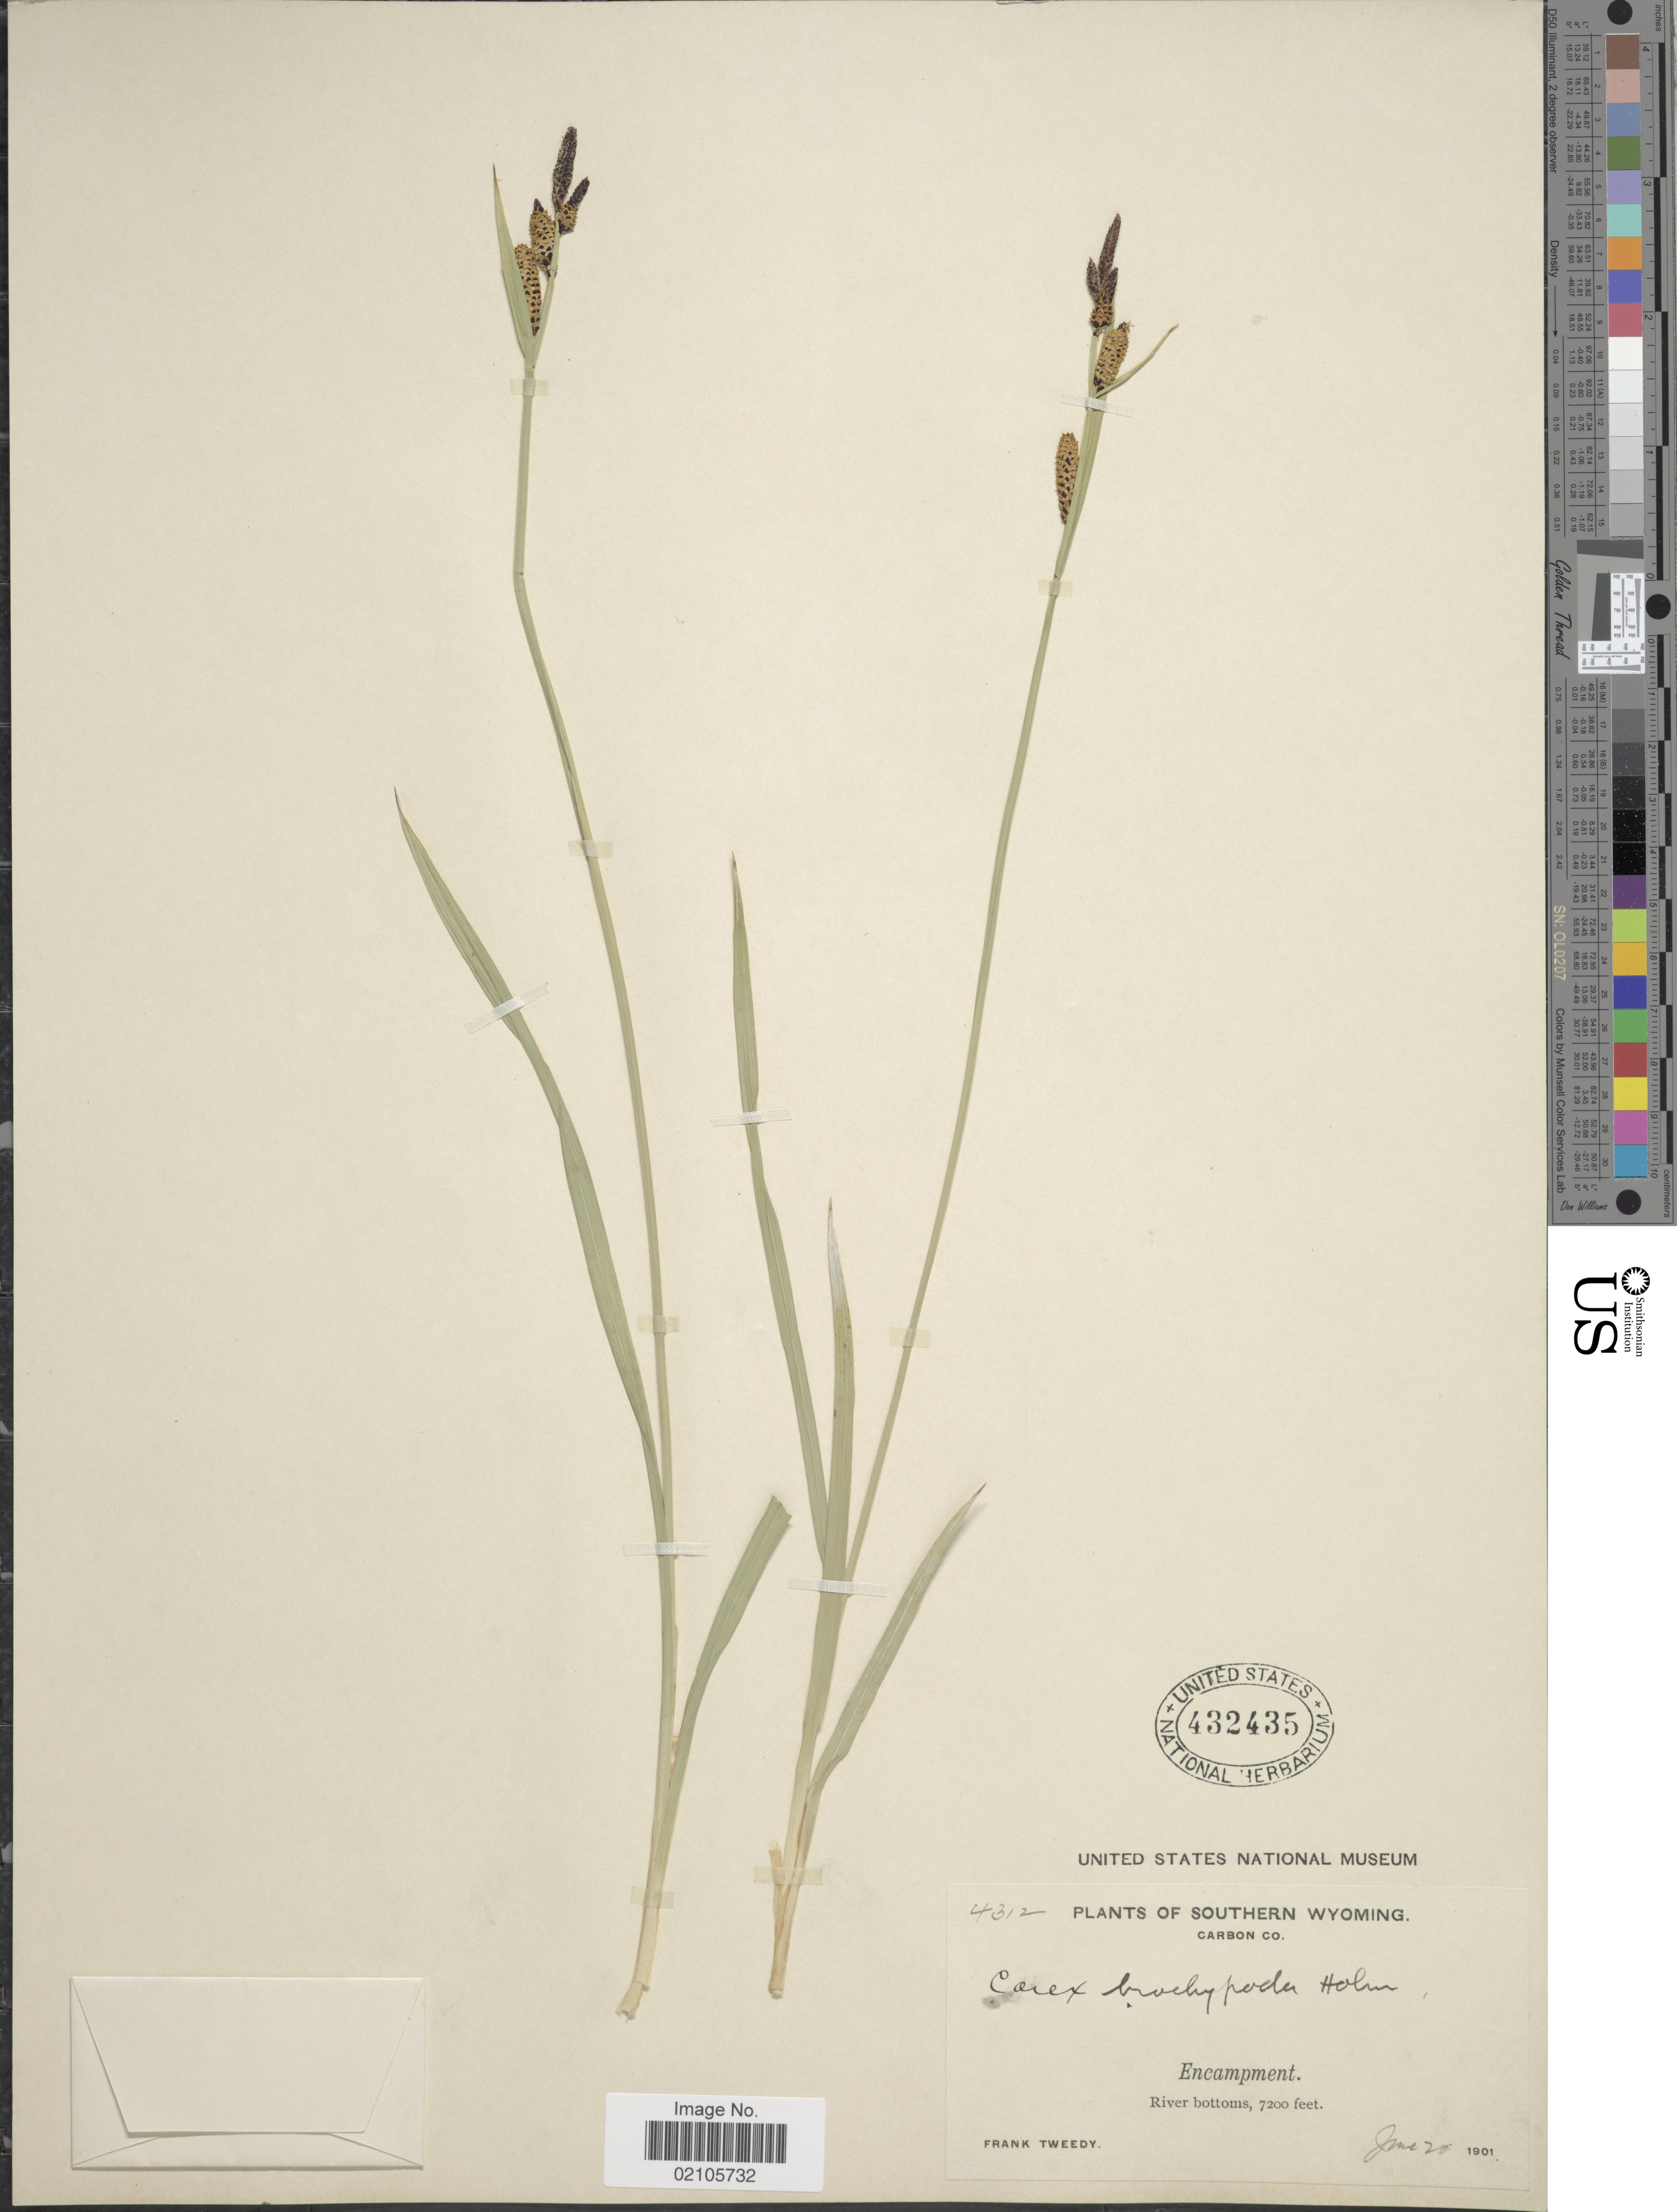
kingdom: Plantae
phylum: Tracheophyta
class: Liliopsida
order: Poales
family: Cyperaceae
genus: Carex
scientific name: Carex scopulorum var. bracteosa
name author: (L.H. Bailey) F.J. Herm.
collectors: F. Tweedy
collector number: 4312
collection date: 1901-06-20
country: United States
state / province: Wyoming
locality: Southern Wyoming, Carbon Co., Encampment, River bottoms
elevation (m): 2195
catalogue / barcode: US 432435